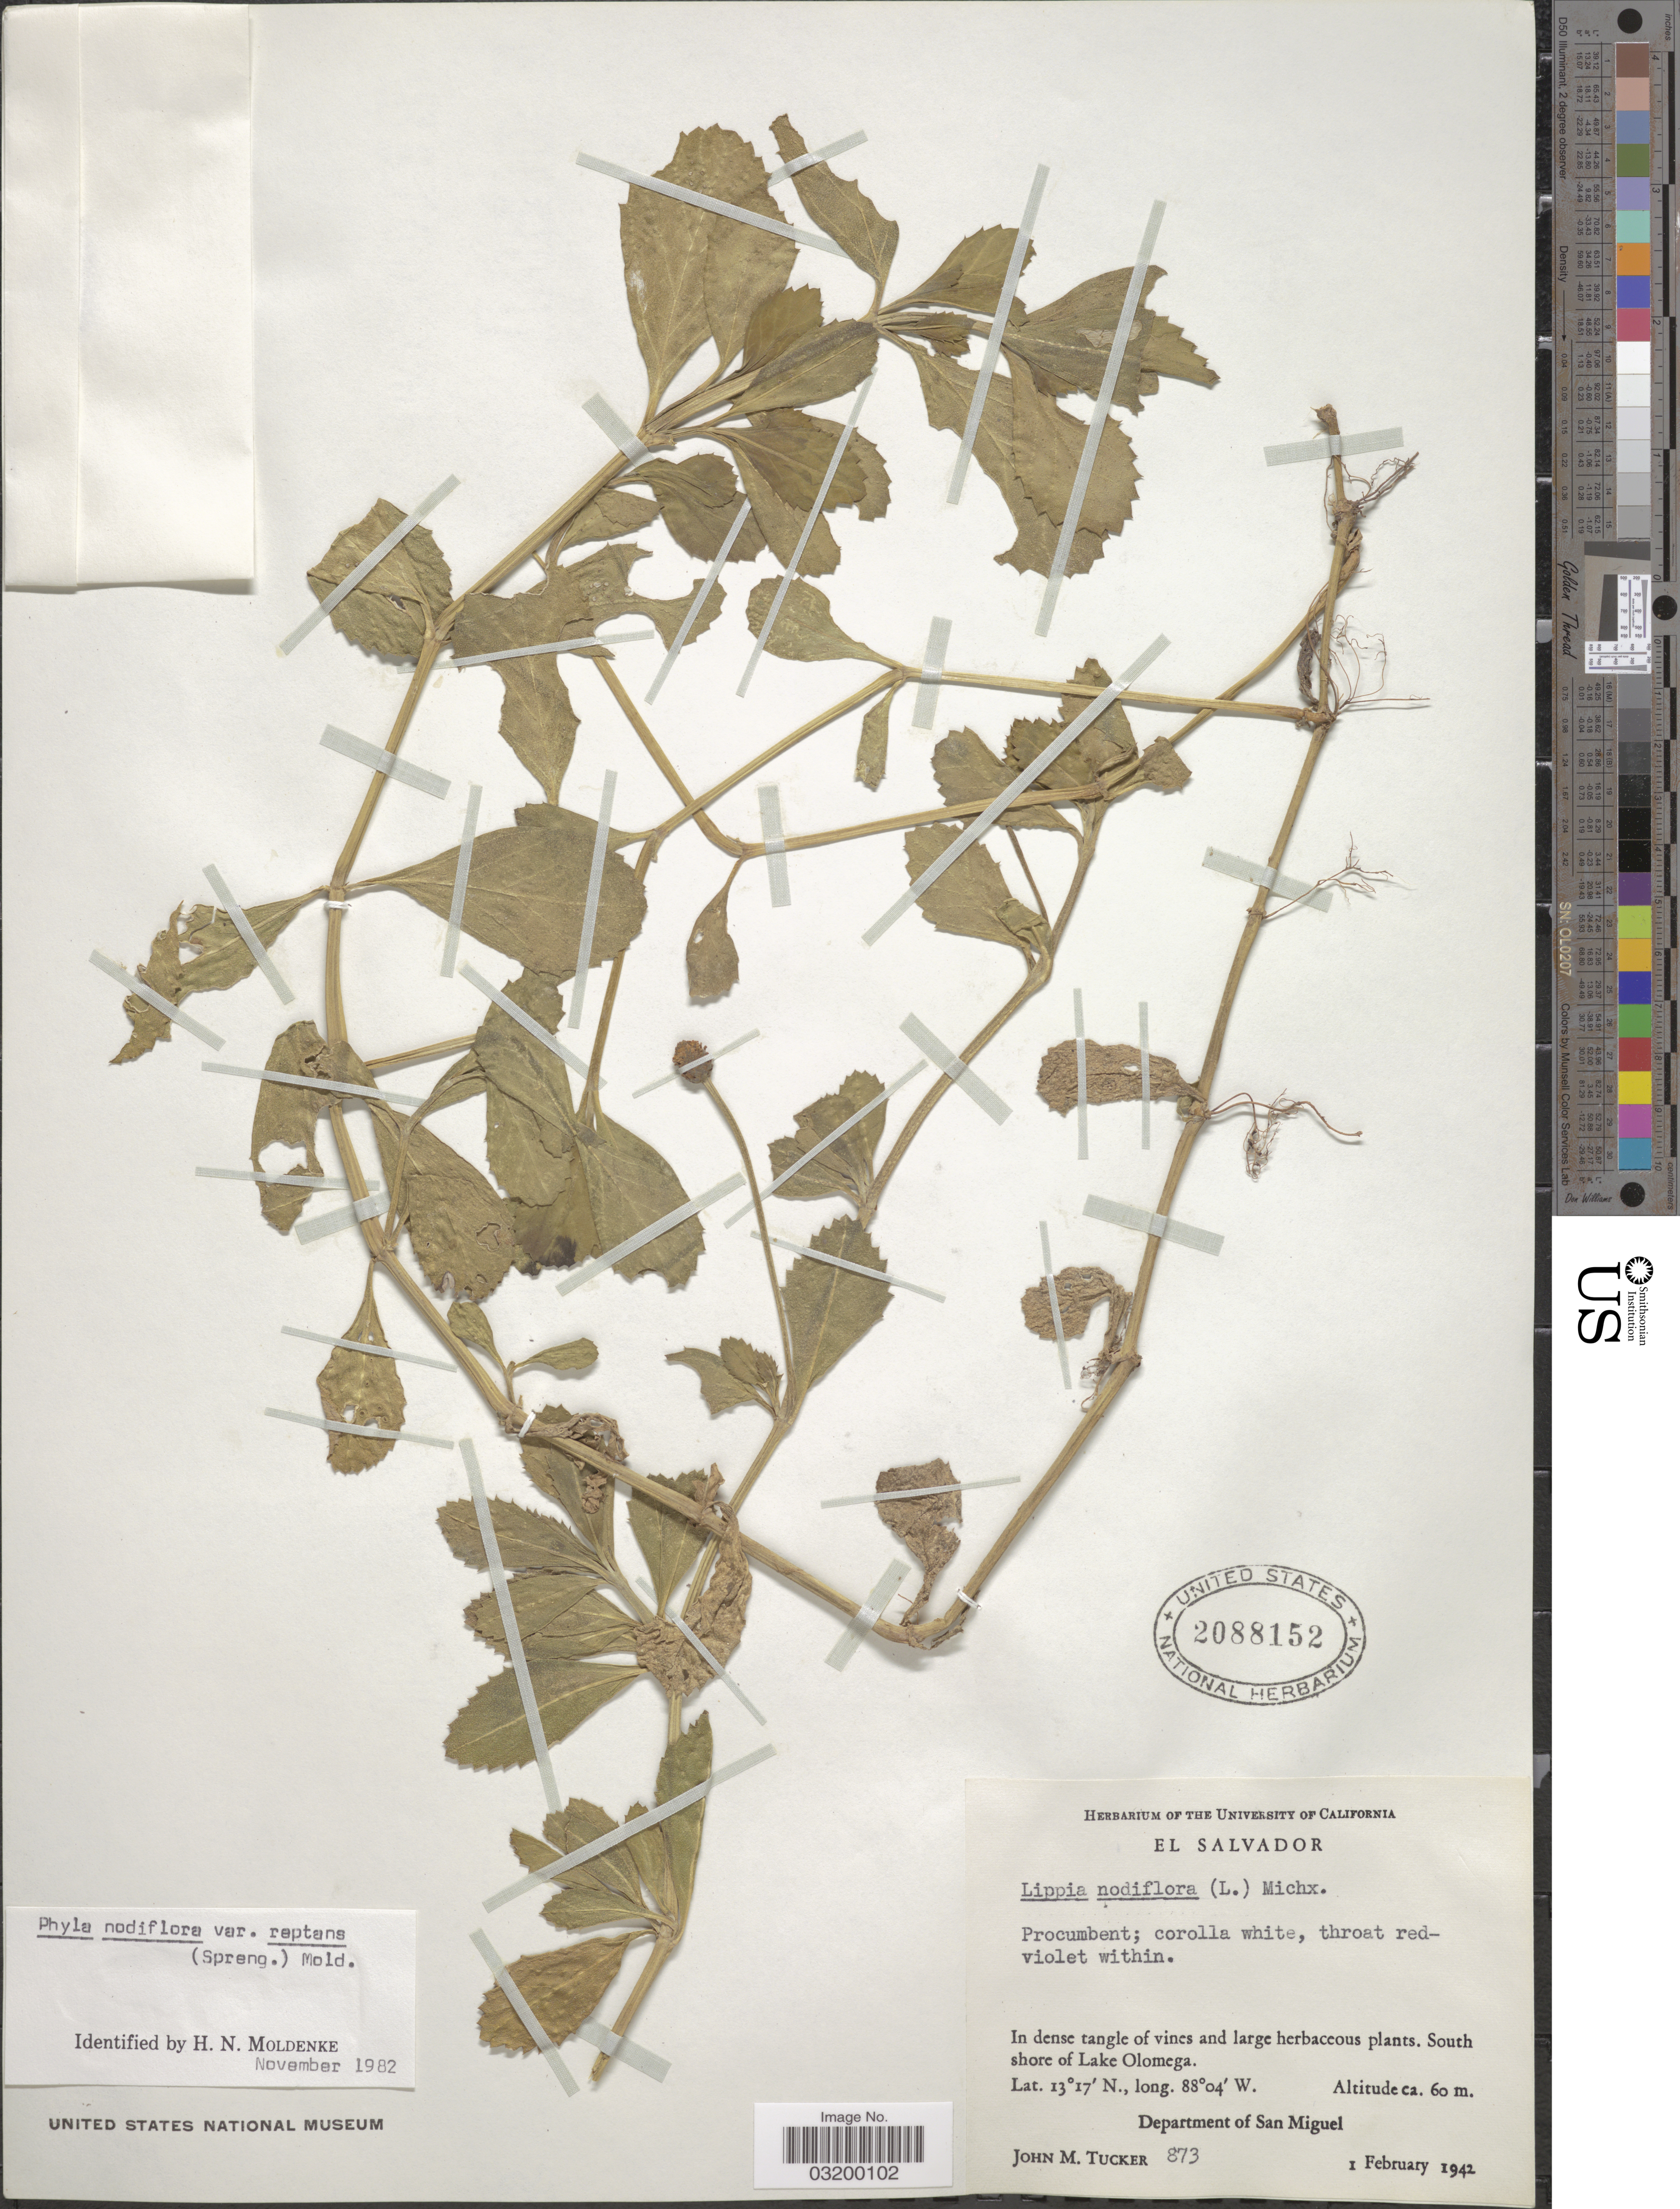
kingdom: Plantae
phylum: Tracheophyta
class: Magnoliopsida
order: Lamiales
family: Verbenaceae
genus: Phyla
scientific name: Phyla nodiflora var. reptans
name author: (Kunth) Moldenke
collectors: J. M. Tucker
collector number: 873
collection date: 1942-02-01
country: El Salvador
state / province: San Miguel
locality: South shore of Lake Olomega. Department of San Miguel.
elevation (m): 60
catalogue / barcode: US 2088152